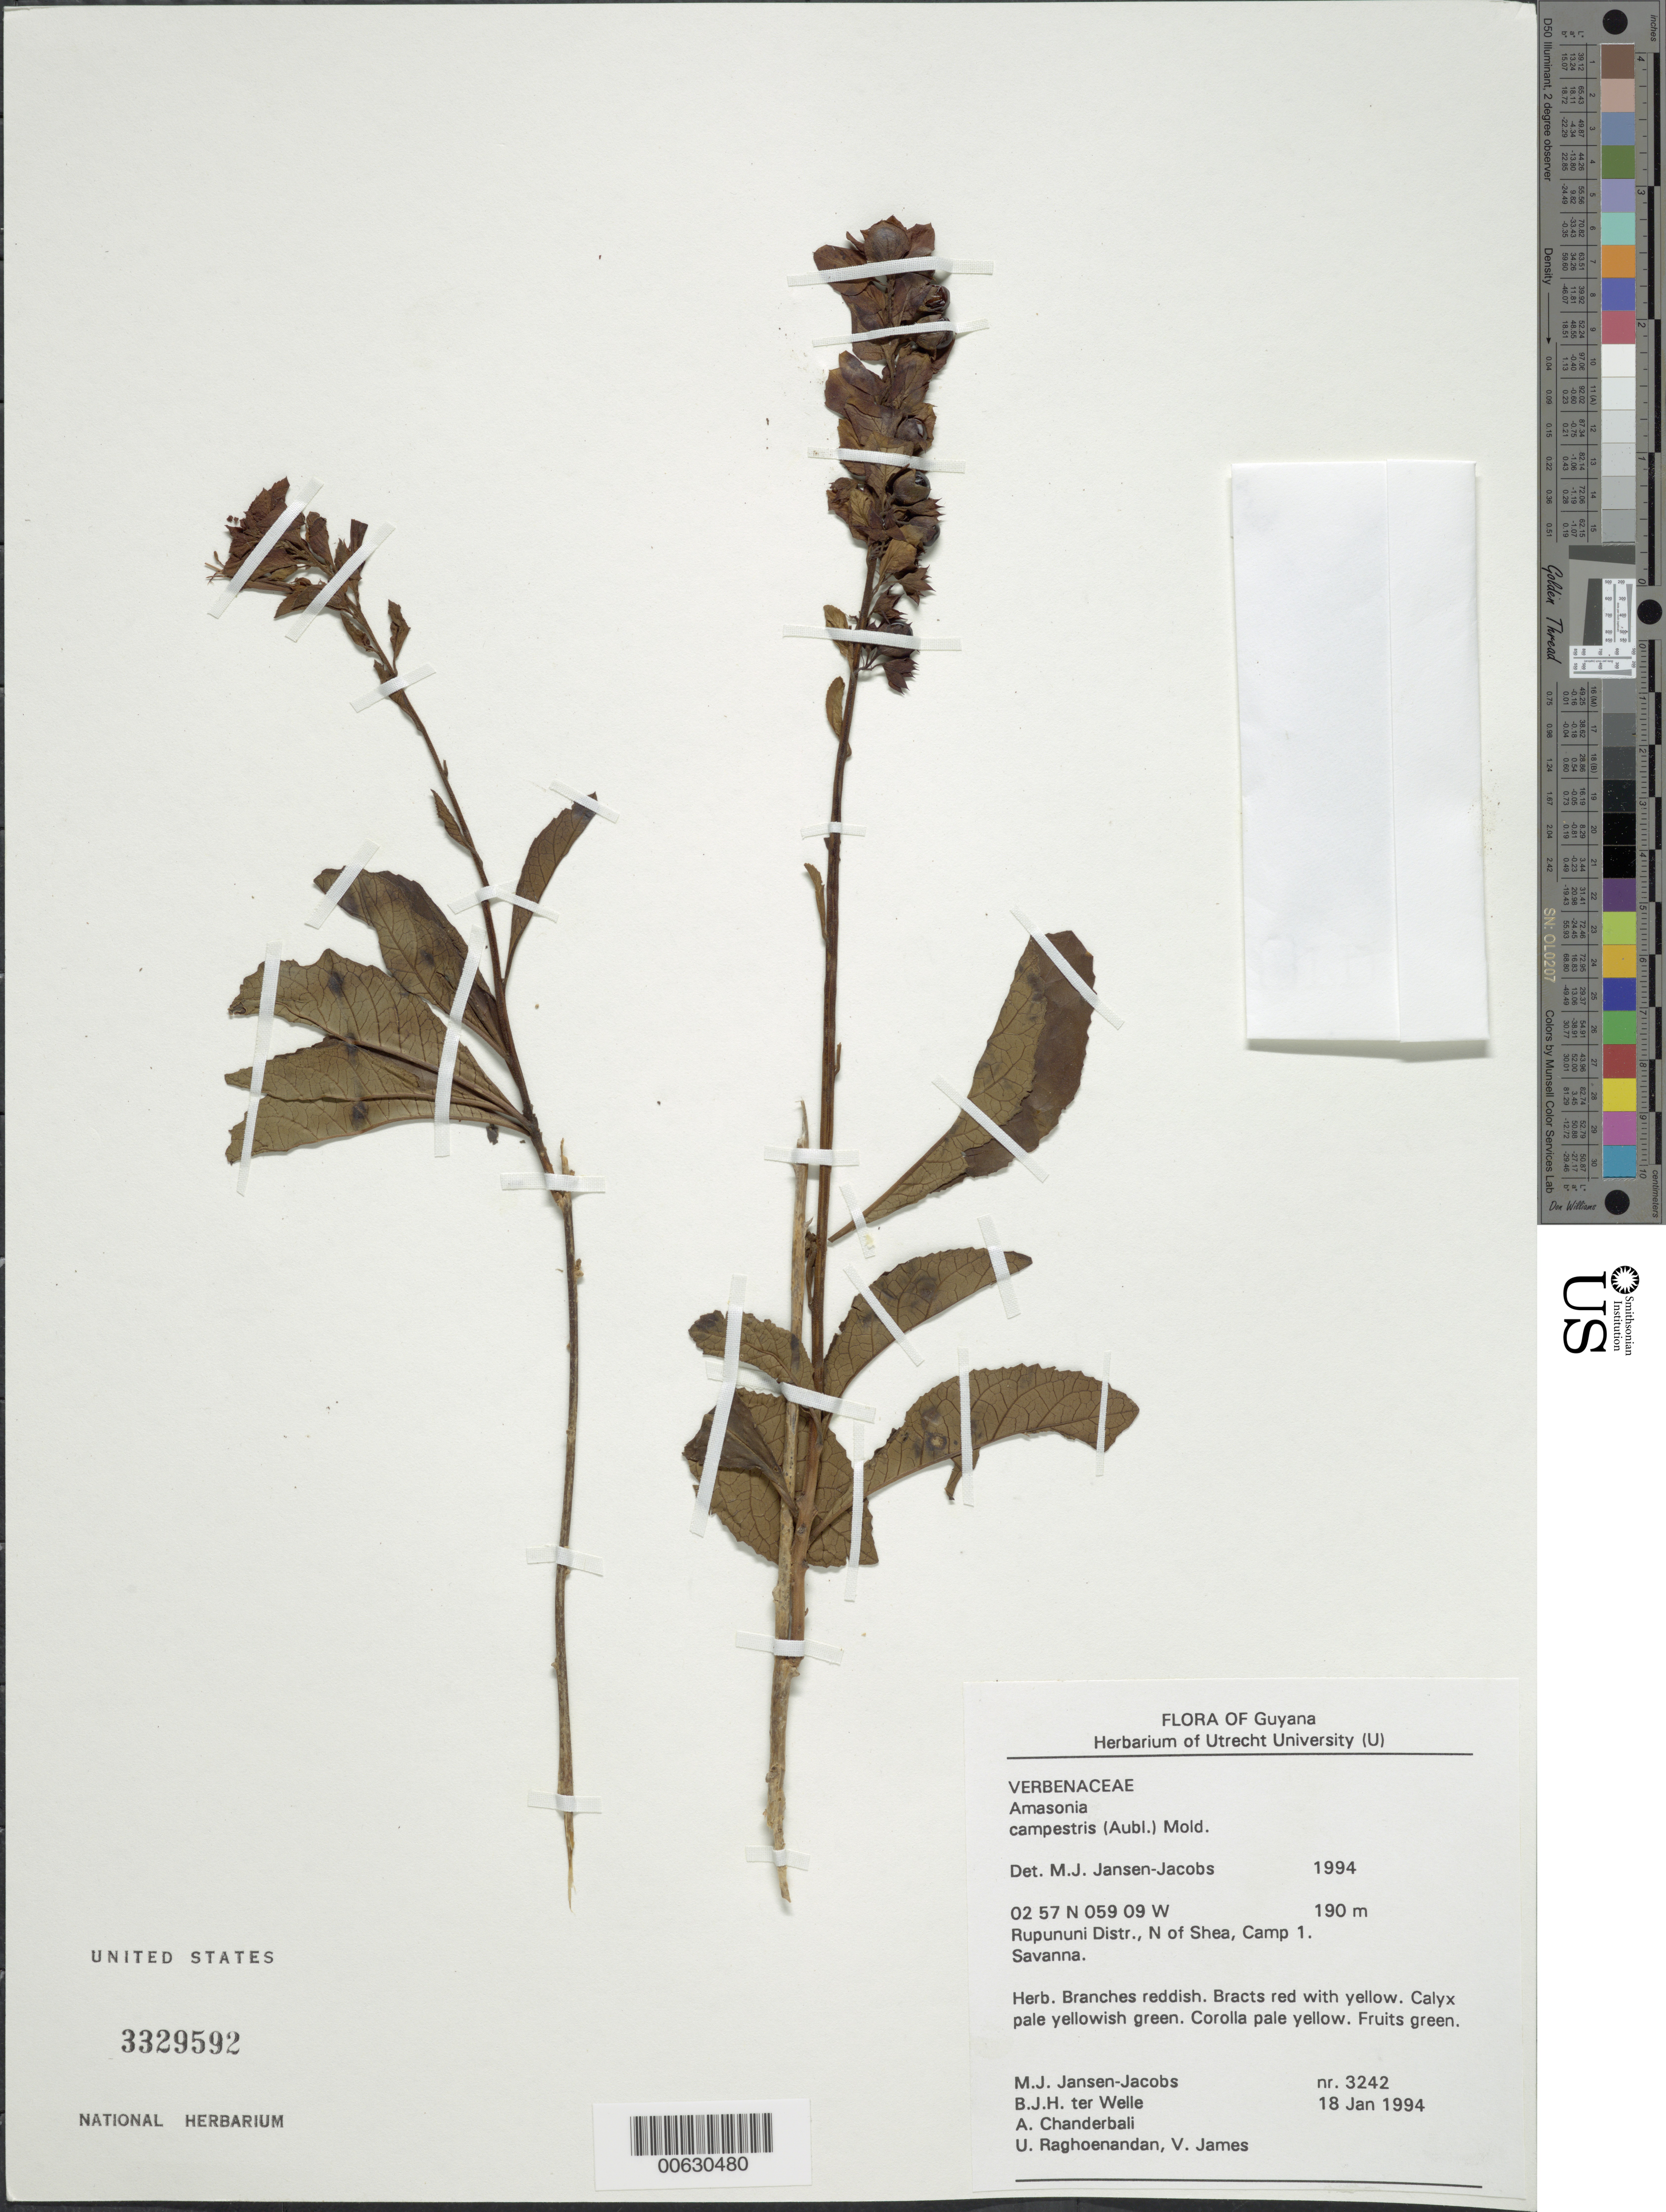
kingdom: Plantae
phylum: Tracheophyta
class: Magnoliopsida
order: Lamiales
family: Lamiaceae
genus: Amasonia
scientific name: Amasonia campestris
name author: (Aubl.) Moldenke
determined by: Jansen-Jacobs, M. J., (U), Nationaal Herbarium Nederland, Utrecht University branch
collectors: M. J. Jansen-Jacobs, B. Welle, A. S. Chanderbali, U. Raghoenandan & V. James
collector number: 3242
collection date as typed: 18-Jan-94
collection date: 1994-01-18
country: Guyana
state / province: U. Takutu-U. Essequibo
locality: Shea, N of, camp 1, Rupununi District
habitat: Savanna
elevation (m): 190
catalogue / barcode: US 3329592